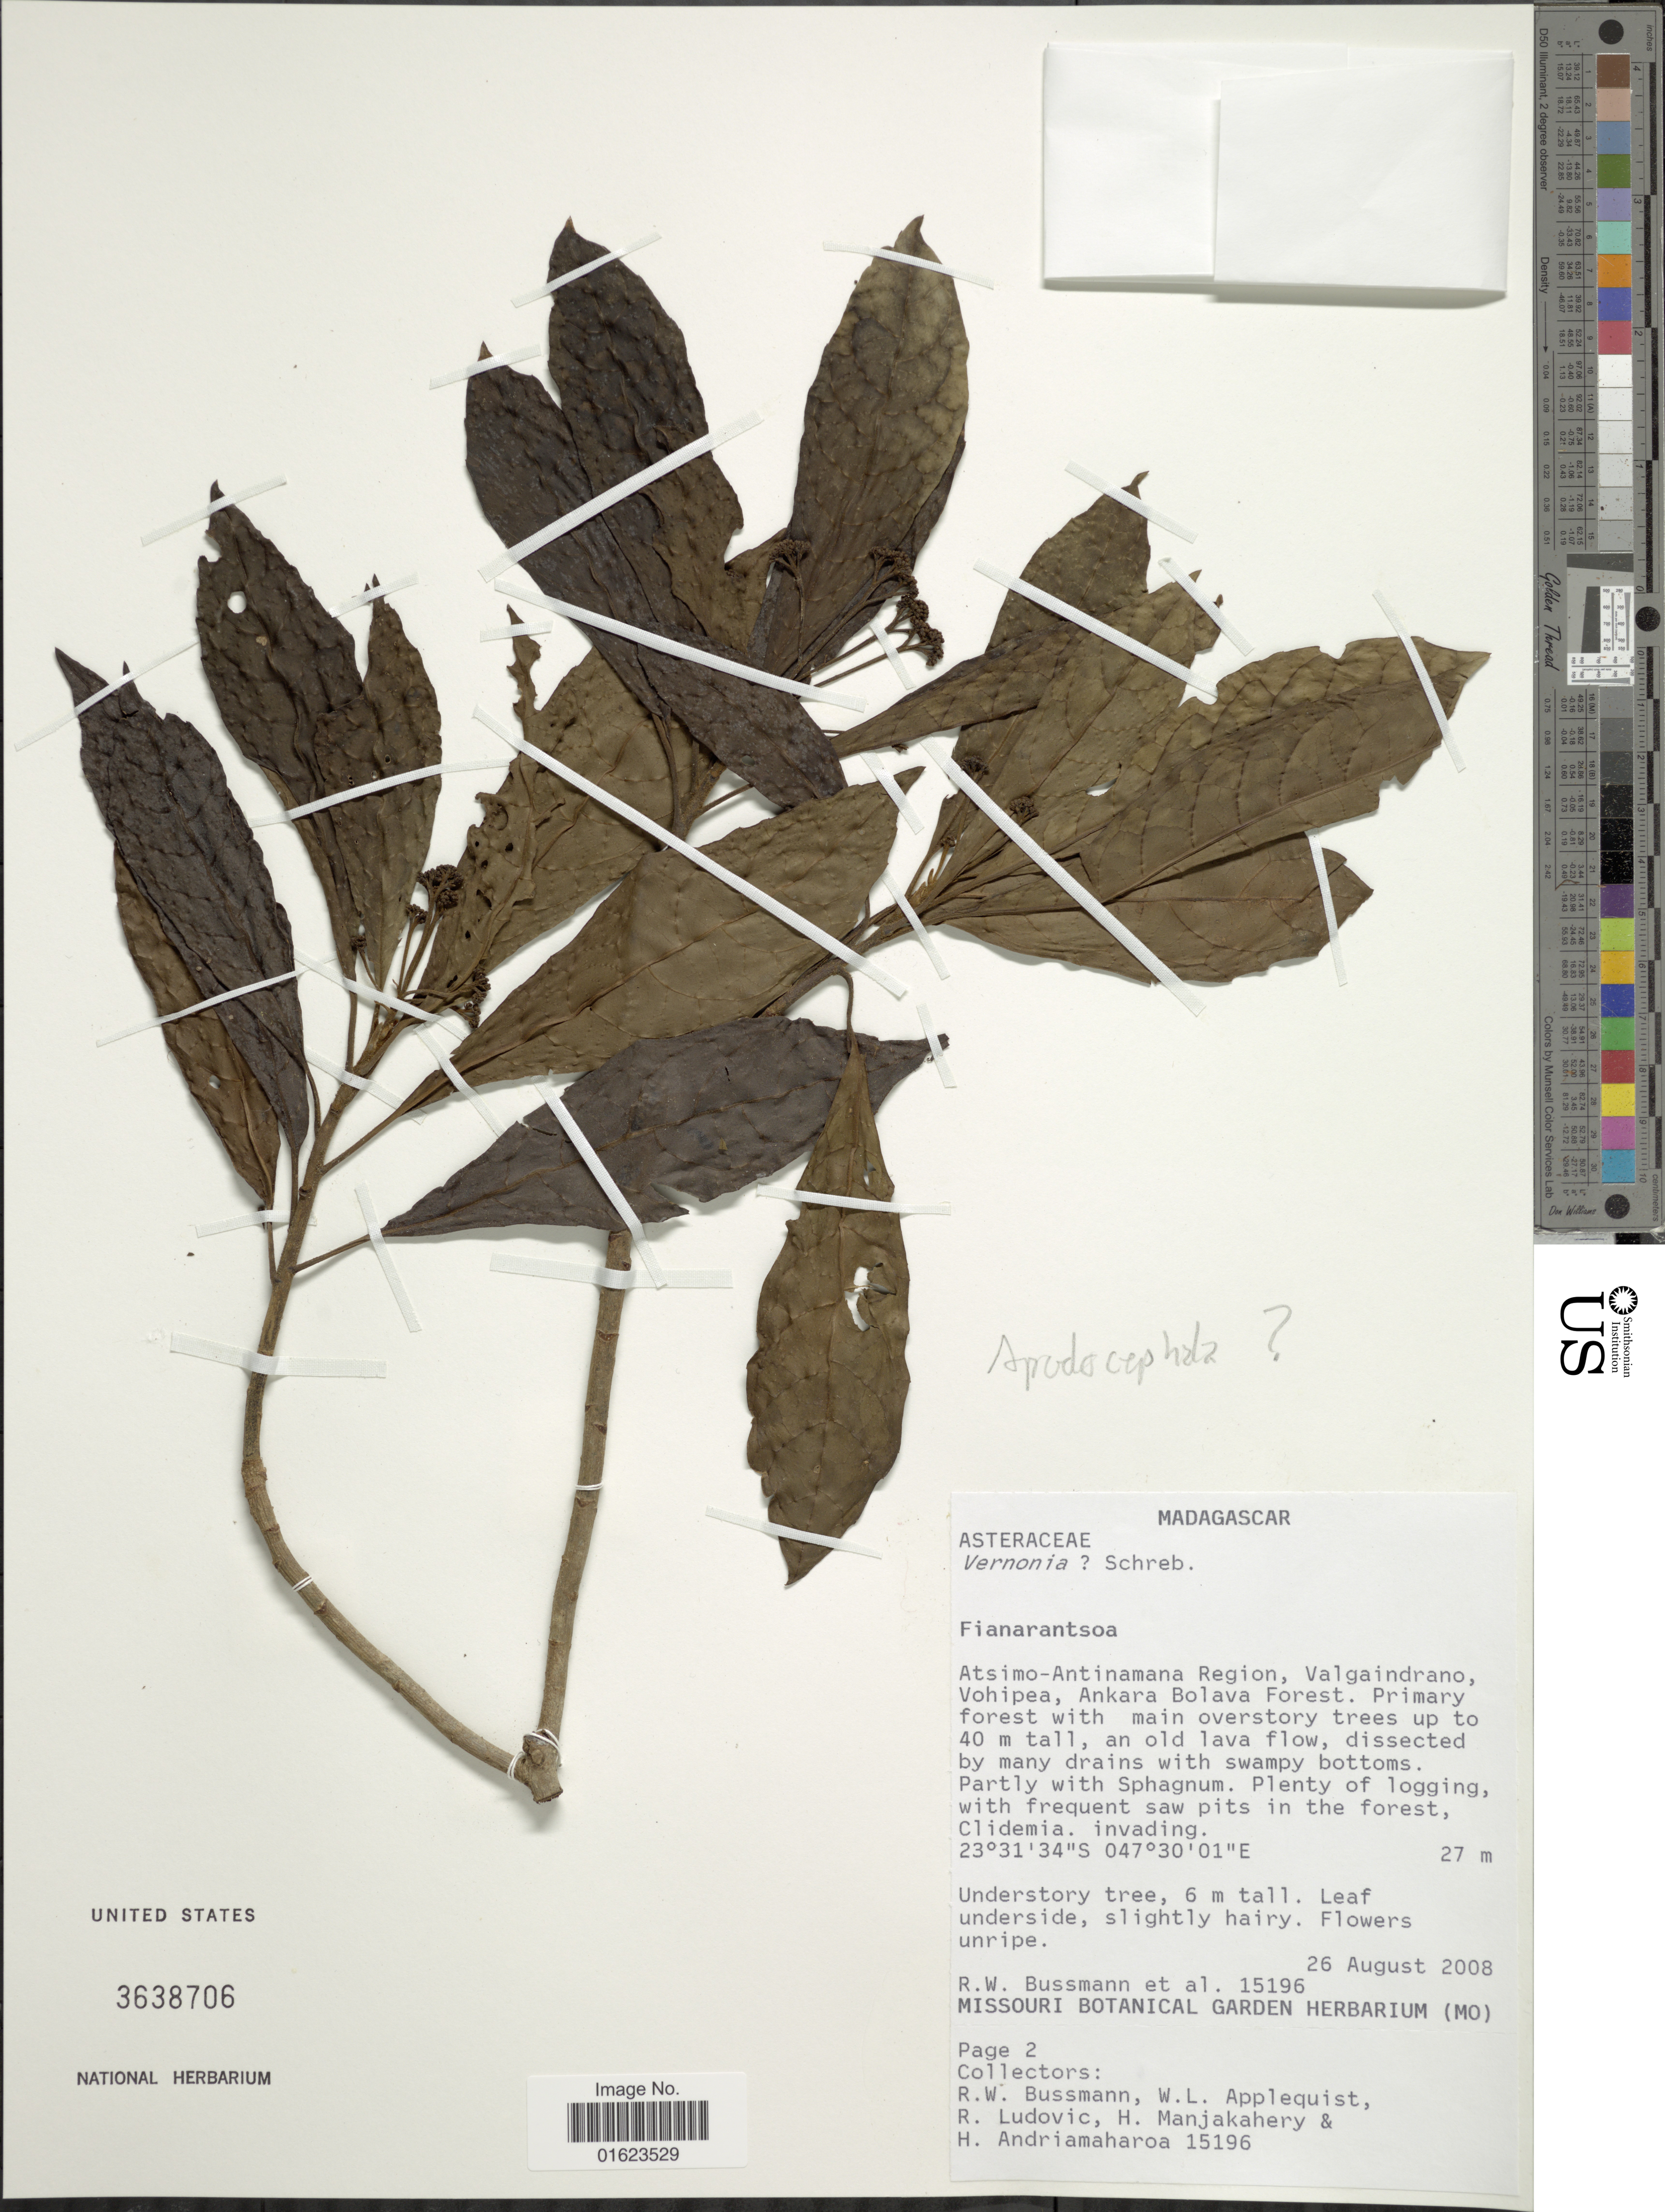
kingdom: Plantae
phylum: Tracheophyta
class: Magnoliopsida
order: Asterales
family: Asteraceae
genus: Apodocephala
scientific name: Apodocephala sp.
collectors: R. W. Bussmann, W. Applequist, R. Ludovic, H. N. Manjakahery & H. Andriamaharoa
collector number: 15196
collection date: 2008-08-26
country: Madagascar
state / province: Atsimo-Atsinanana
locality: Fianarantsoa. Atsimo-Antinamana Region, Valgaindrano, Vohipea, Ankara Bolava Forest.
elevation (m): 27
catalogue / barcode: US 3638706